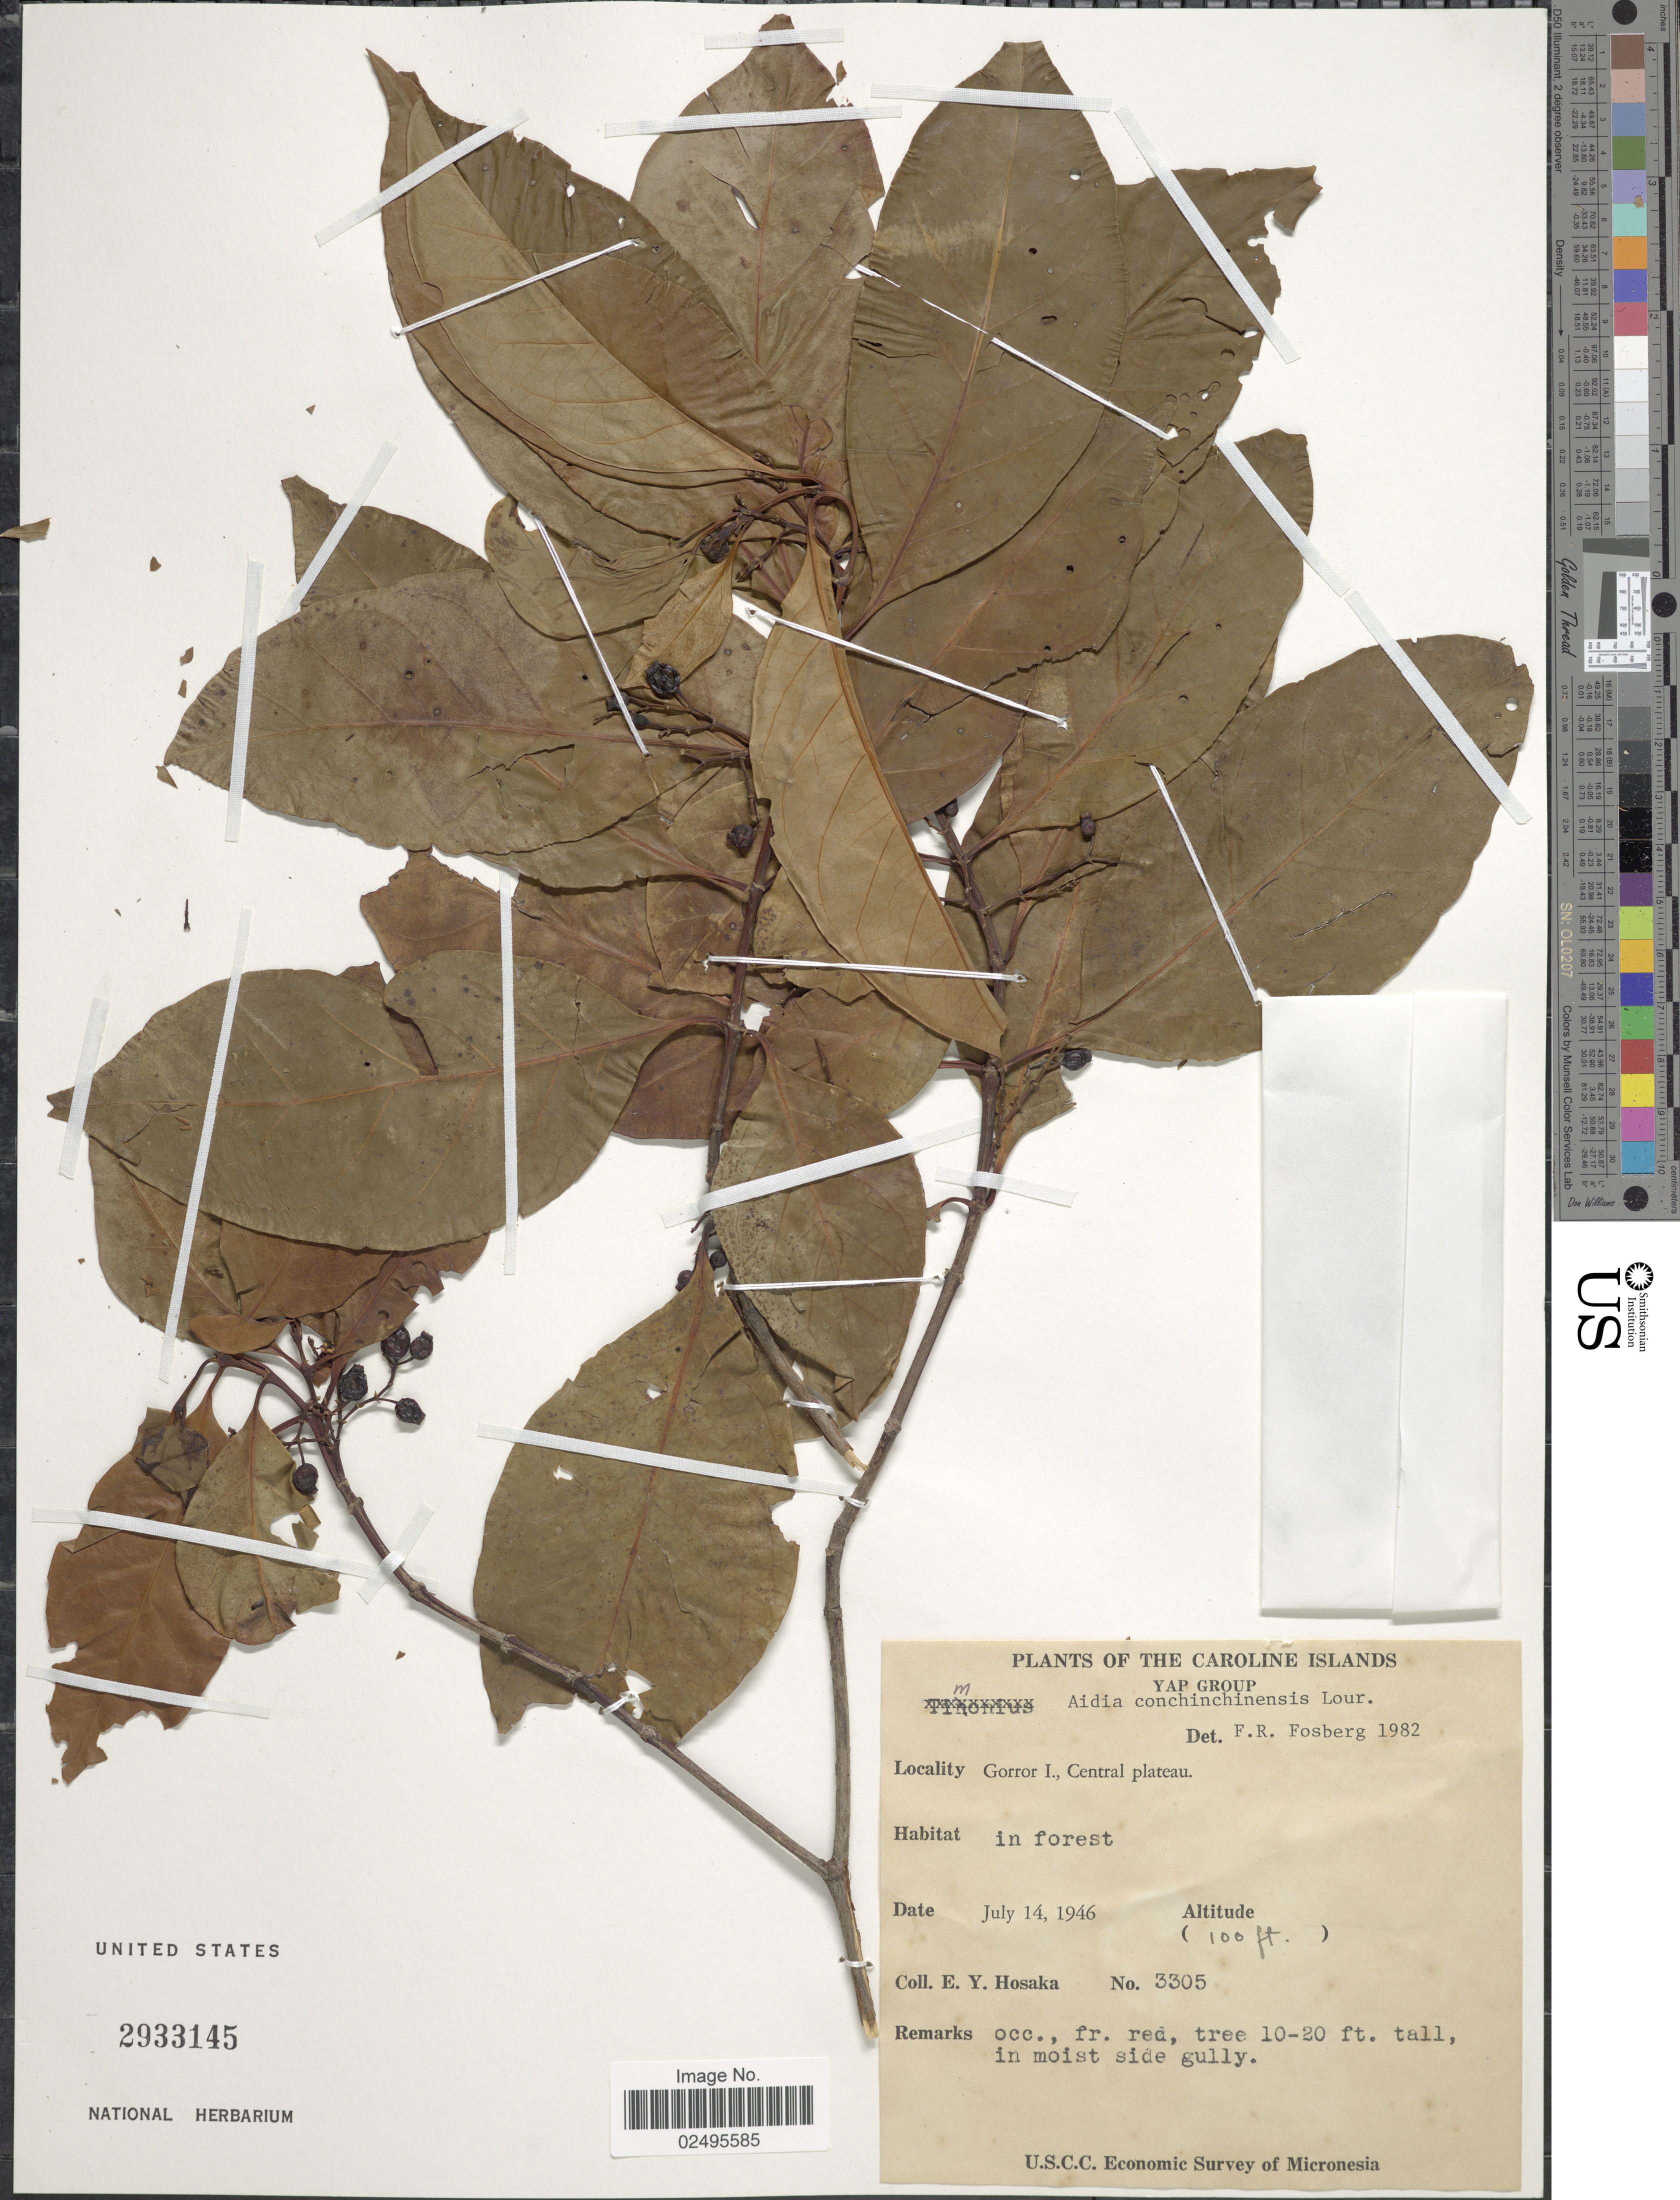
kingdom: Plantae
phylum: Tracheophyta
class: Magnoliopsida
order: Gentianales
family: Rubiaceae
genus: Aidia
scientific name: Aidia graeffei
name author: (Reinecke) Tirveng.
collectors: E. Y. Hosaka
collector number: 3305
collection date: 1946-07-14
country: Micronesia, Federated States of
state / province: Yap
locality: The Caroline Islands. Gorror I., Central Plateau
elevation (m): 30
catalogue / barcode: US 2933145